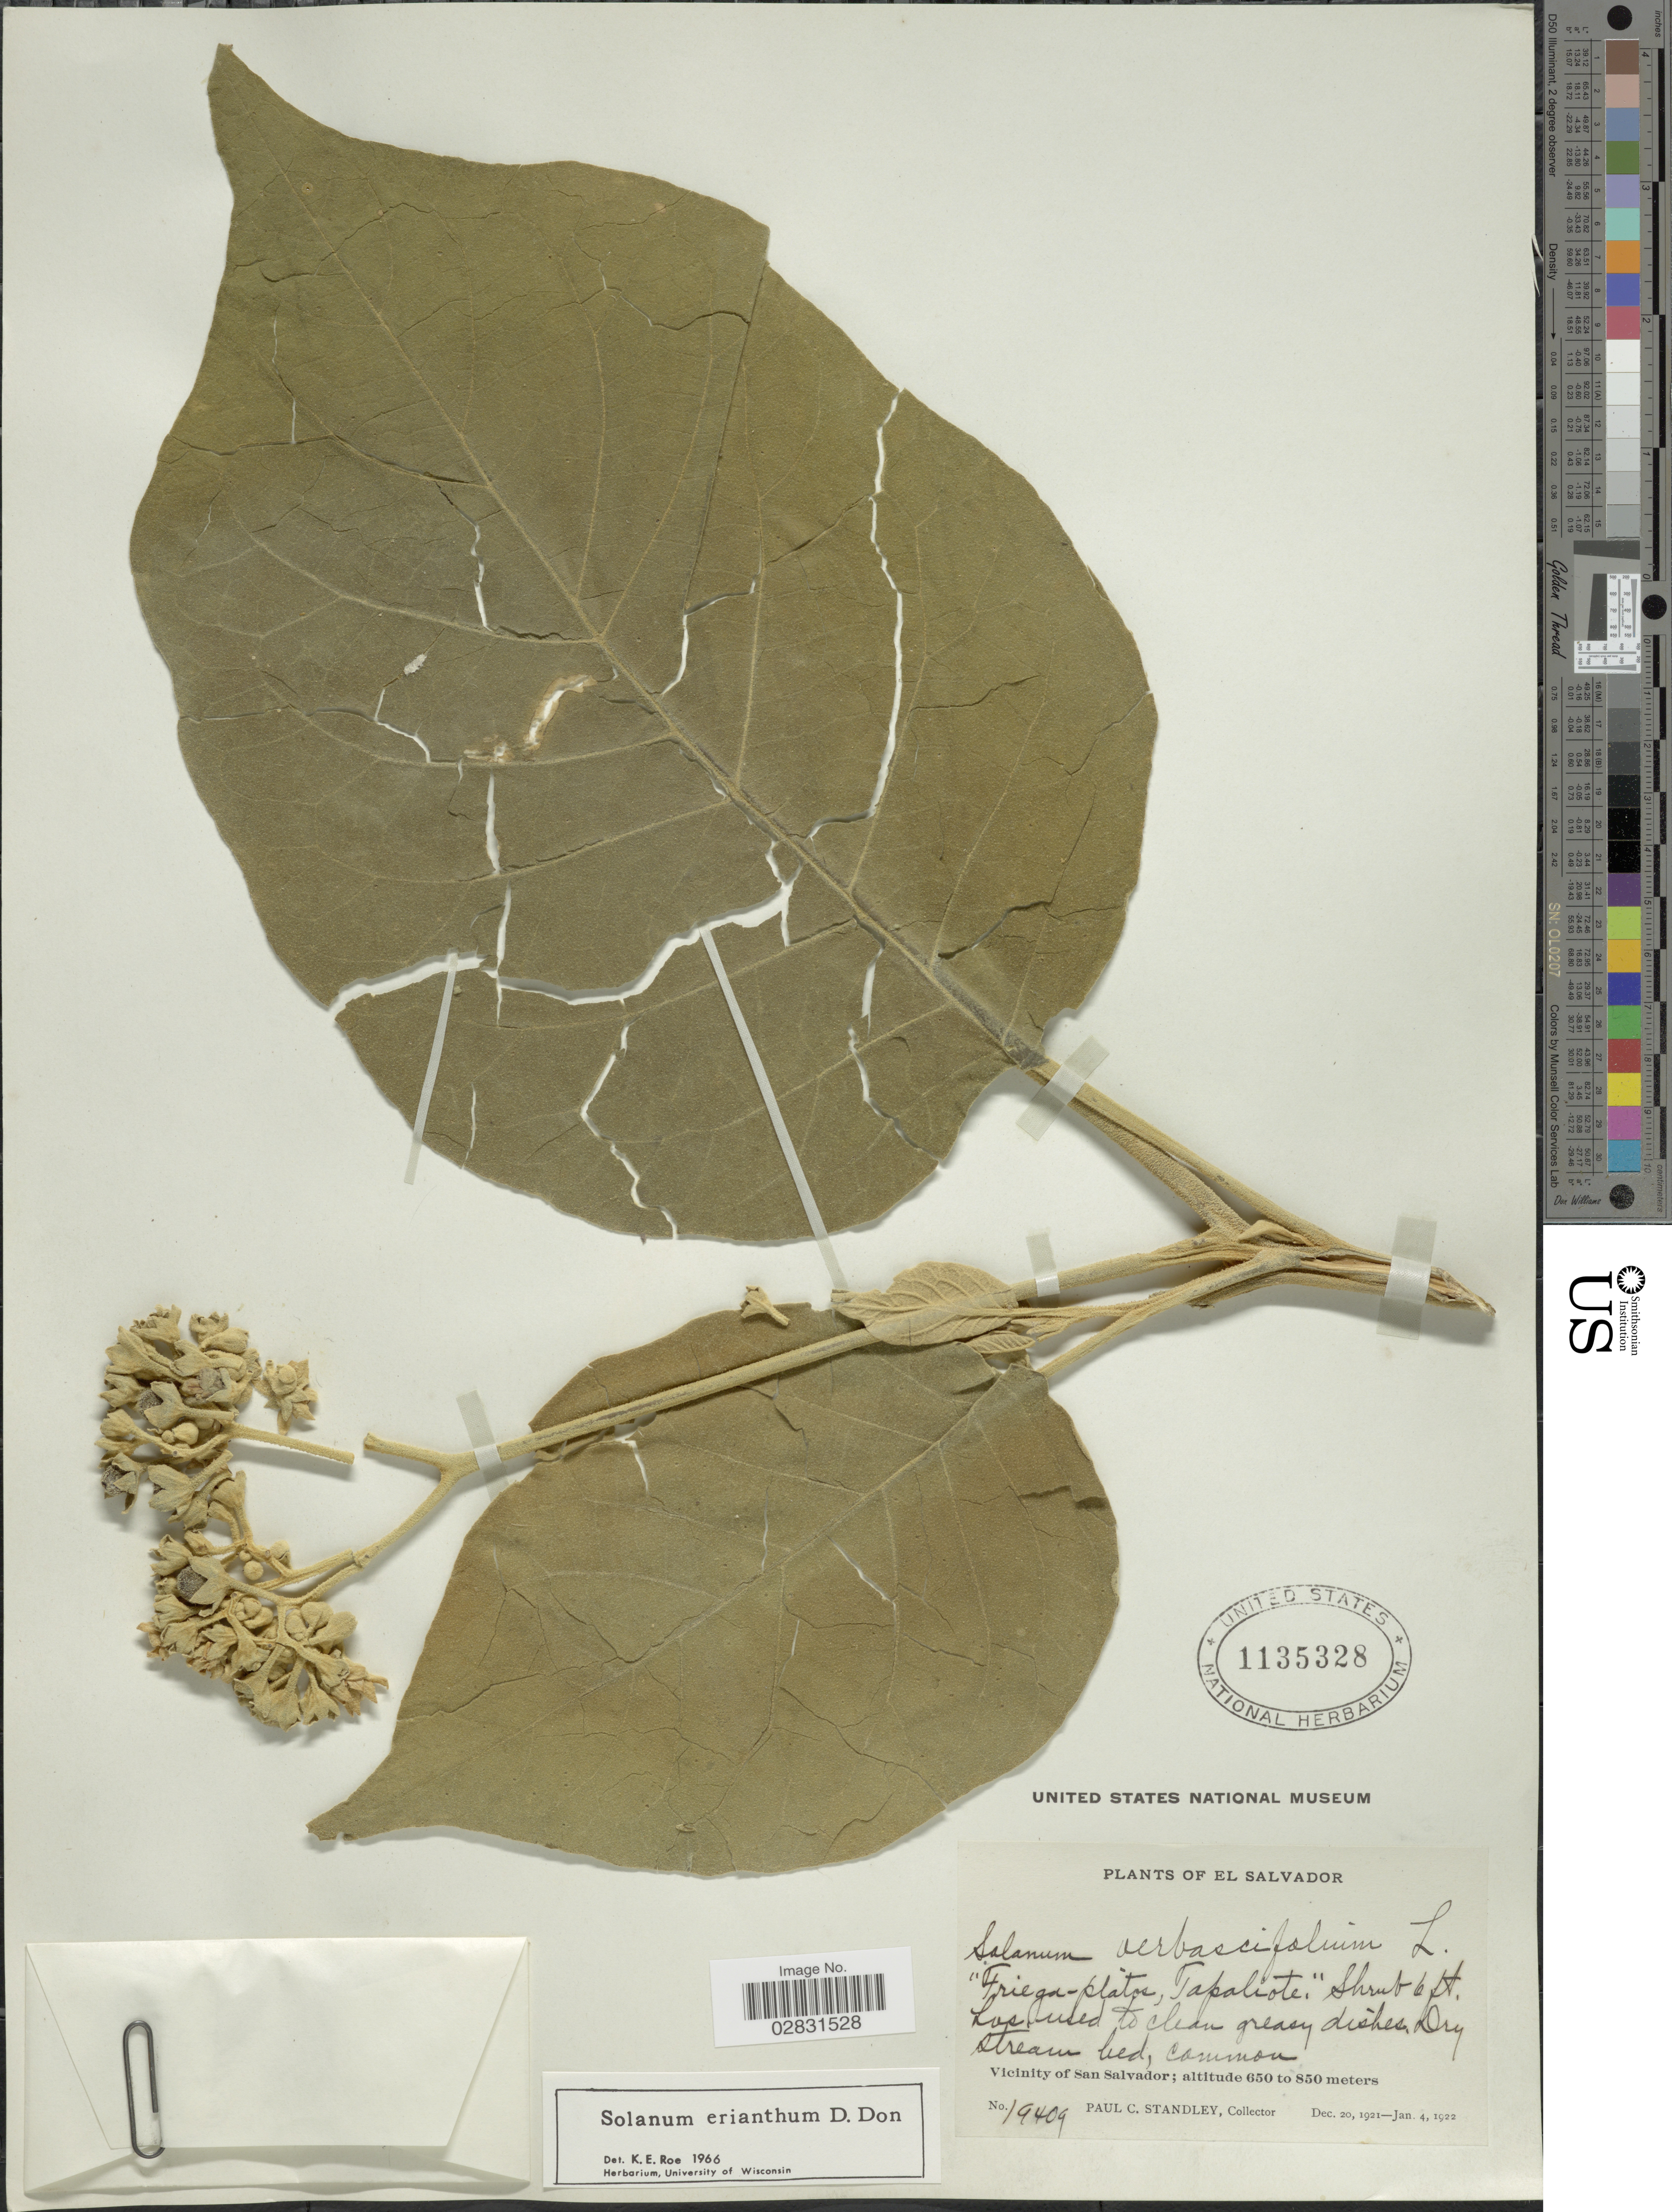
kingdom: Plantae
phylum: Tracheophyta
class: Magnoliopsida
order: Solanales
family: Solanaceae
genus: Solanum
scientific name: Solanum erianthum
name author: D. Don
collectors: P. C. Standley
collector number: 19409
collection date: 1921-12-20/1922-01-04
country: El Salvador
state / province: San Salvador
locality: Vicinity of San Salvador.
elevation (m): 650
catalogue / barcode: US 1135328